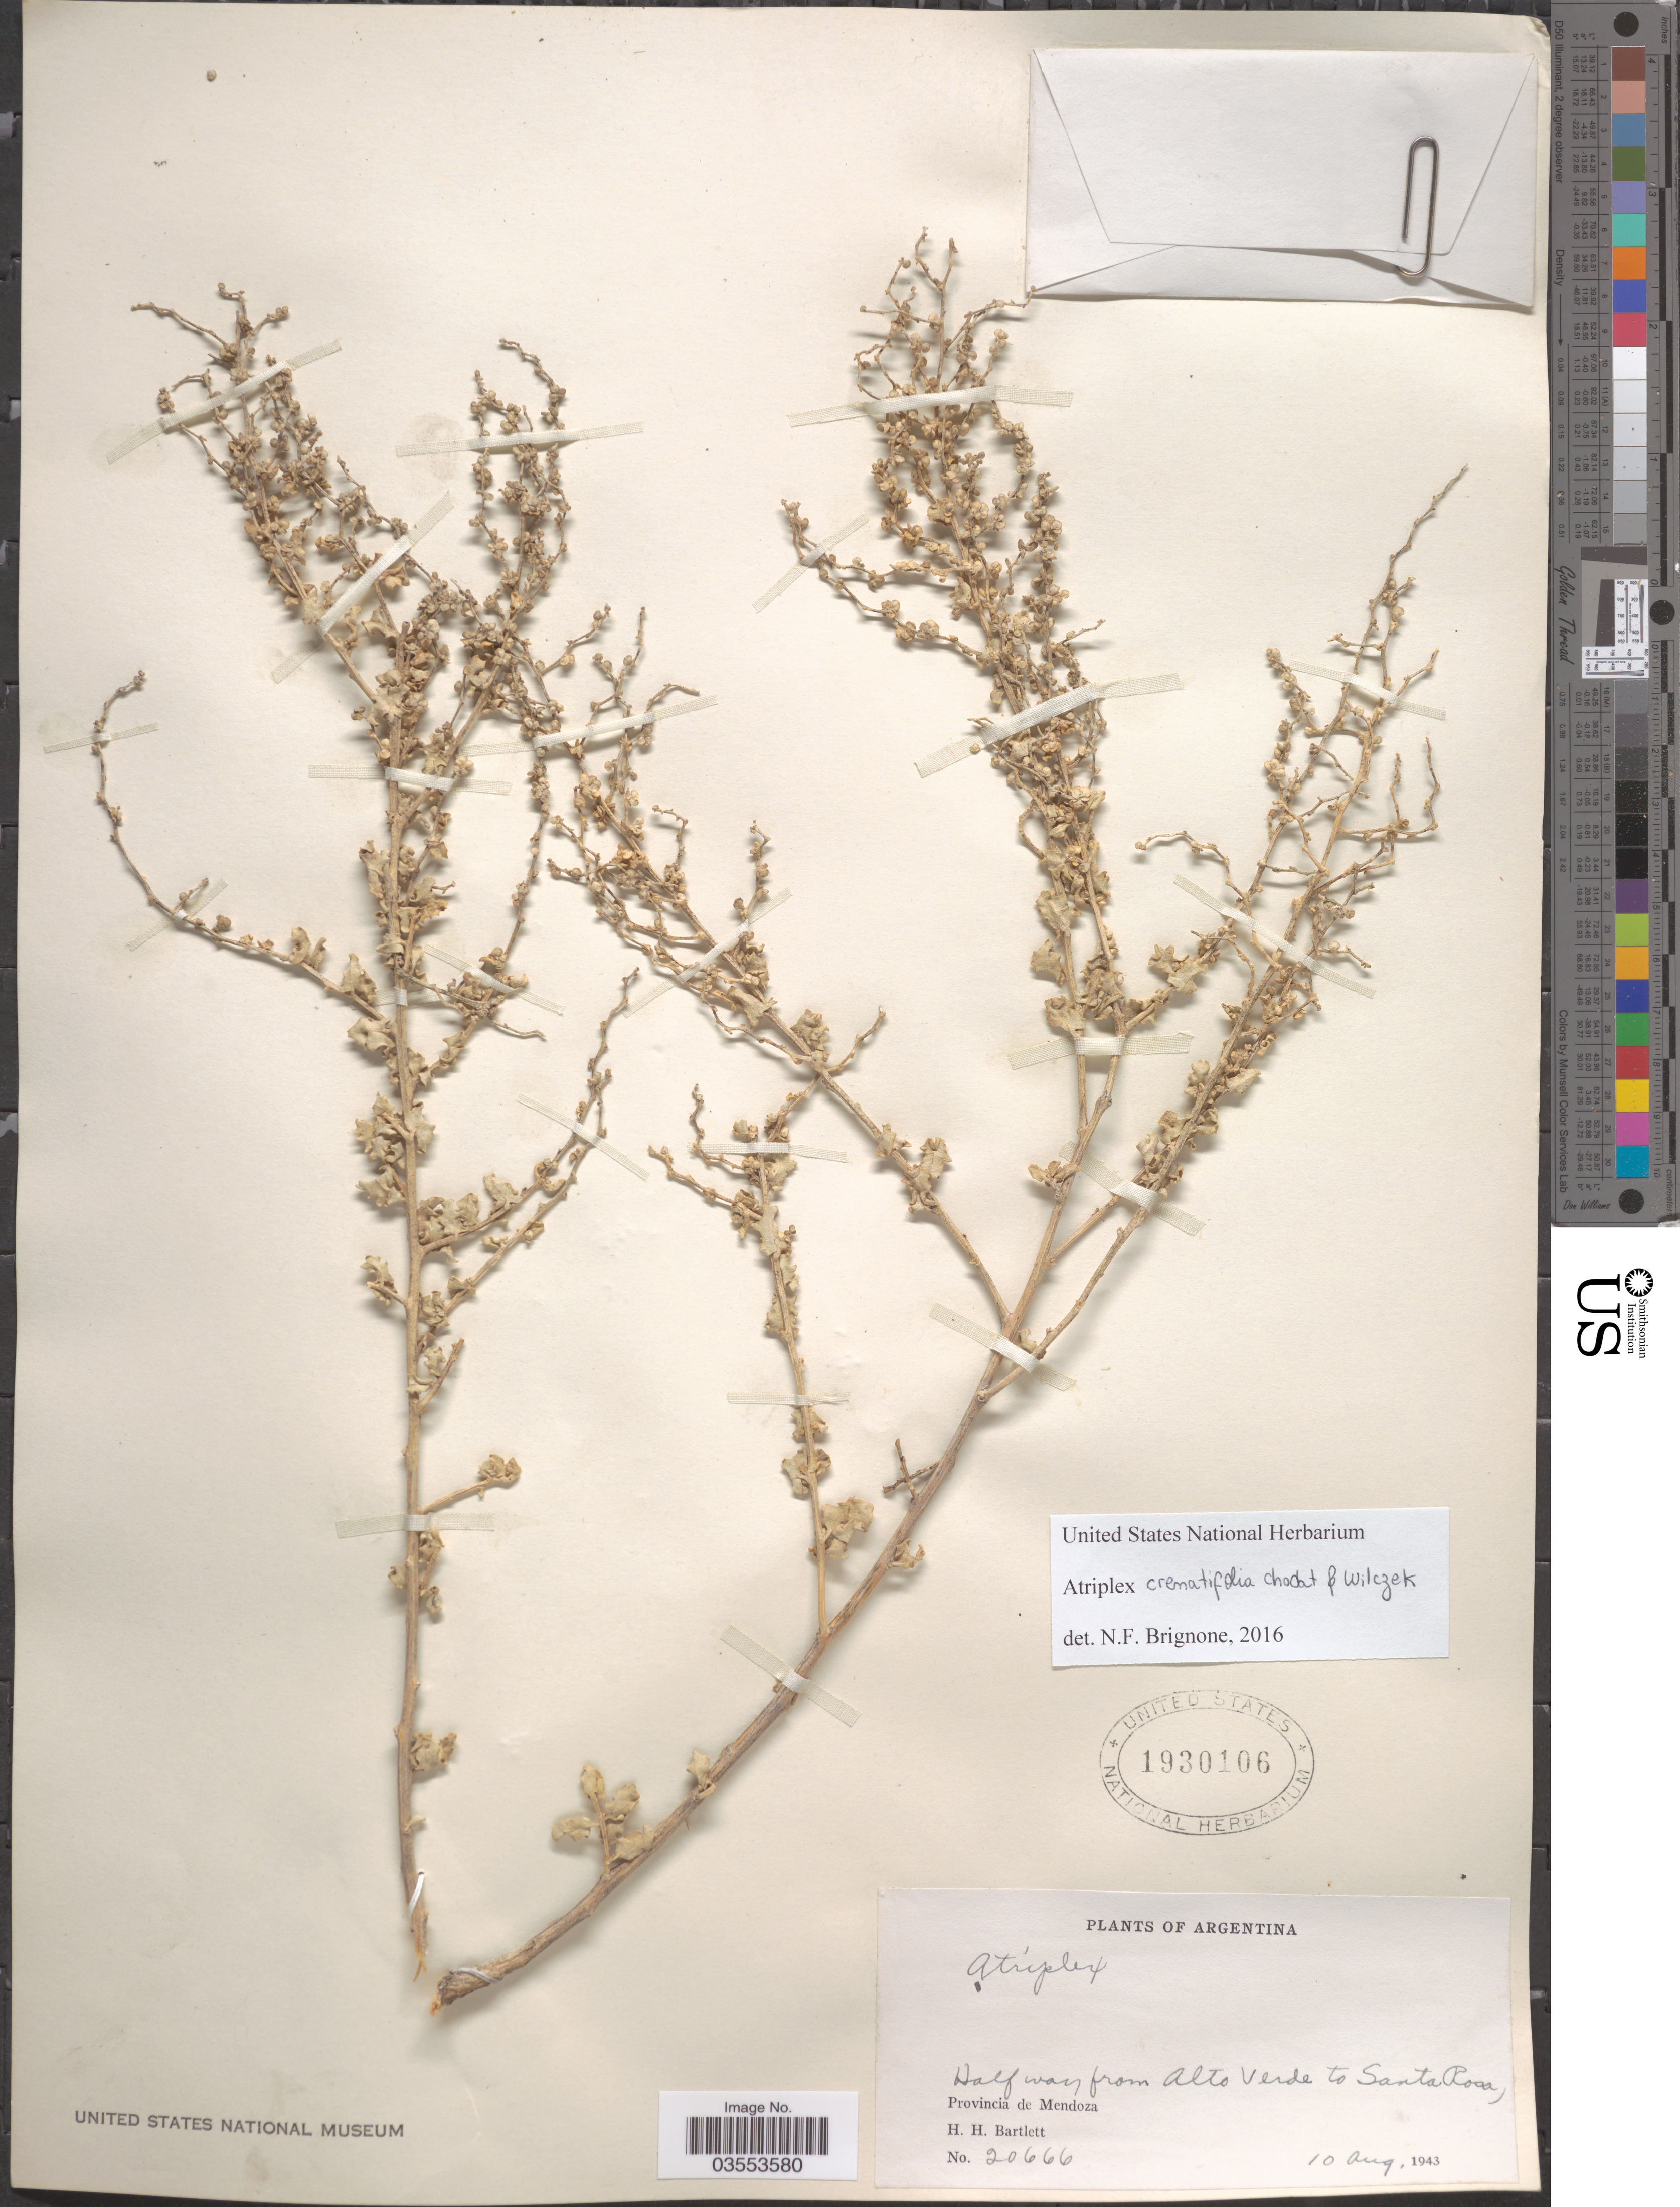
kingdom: Plantae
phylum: Tracheophyta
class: Magnoliopsida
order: Caryophyllales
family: Amaranthaceae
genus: Atriplex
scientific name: Atriplex sp.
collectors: H. H. Bartlett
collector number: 20666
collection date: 1943-08-10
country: Argentina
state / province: Mendoza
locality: Half way from Alto Verde to Santa Rosa.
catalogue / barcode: US 1930106